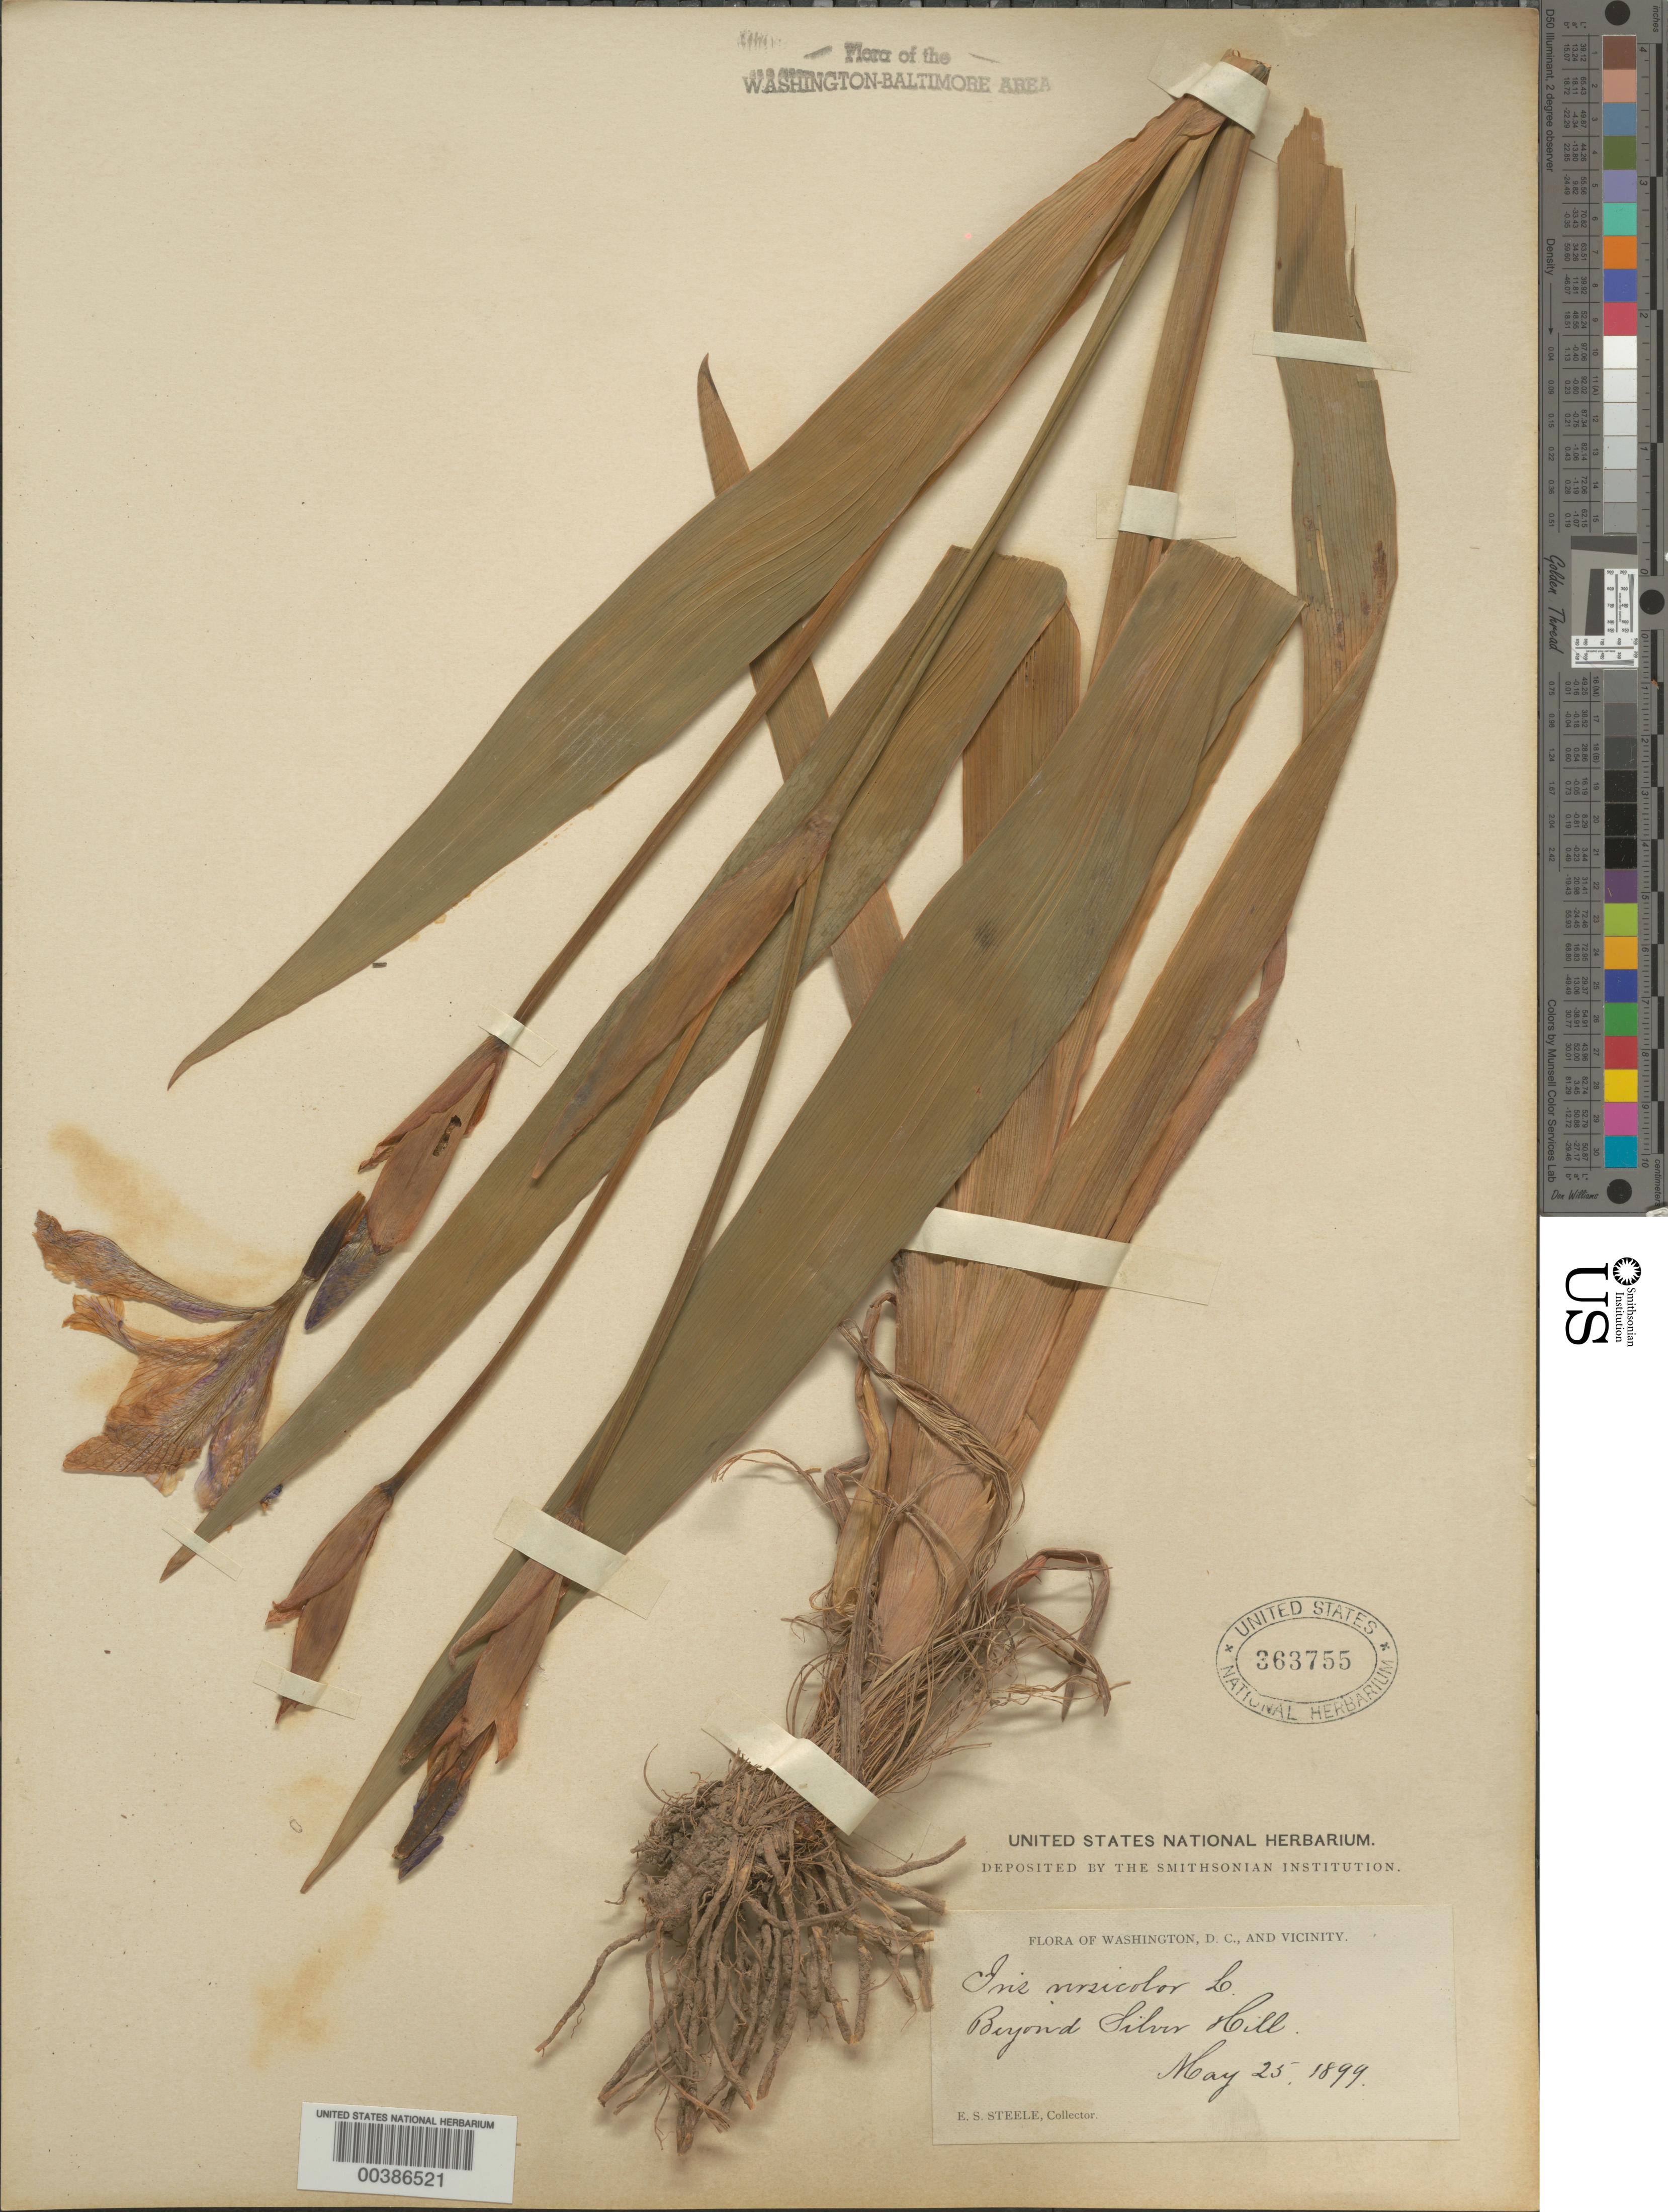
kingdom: Plantae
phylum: Tracheophyta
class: Liliopsida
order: Asparagales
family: Iridaceae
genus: Iris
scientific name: Iris versicolor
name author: L.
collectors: E. Steele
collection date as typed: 25 May 1899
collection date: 1899-05-25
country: United States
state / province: Maryland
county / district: Prince George's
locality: Beyond Silver Hill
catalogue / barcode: US 363755